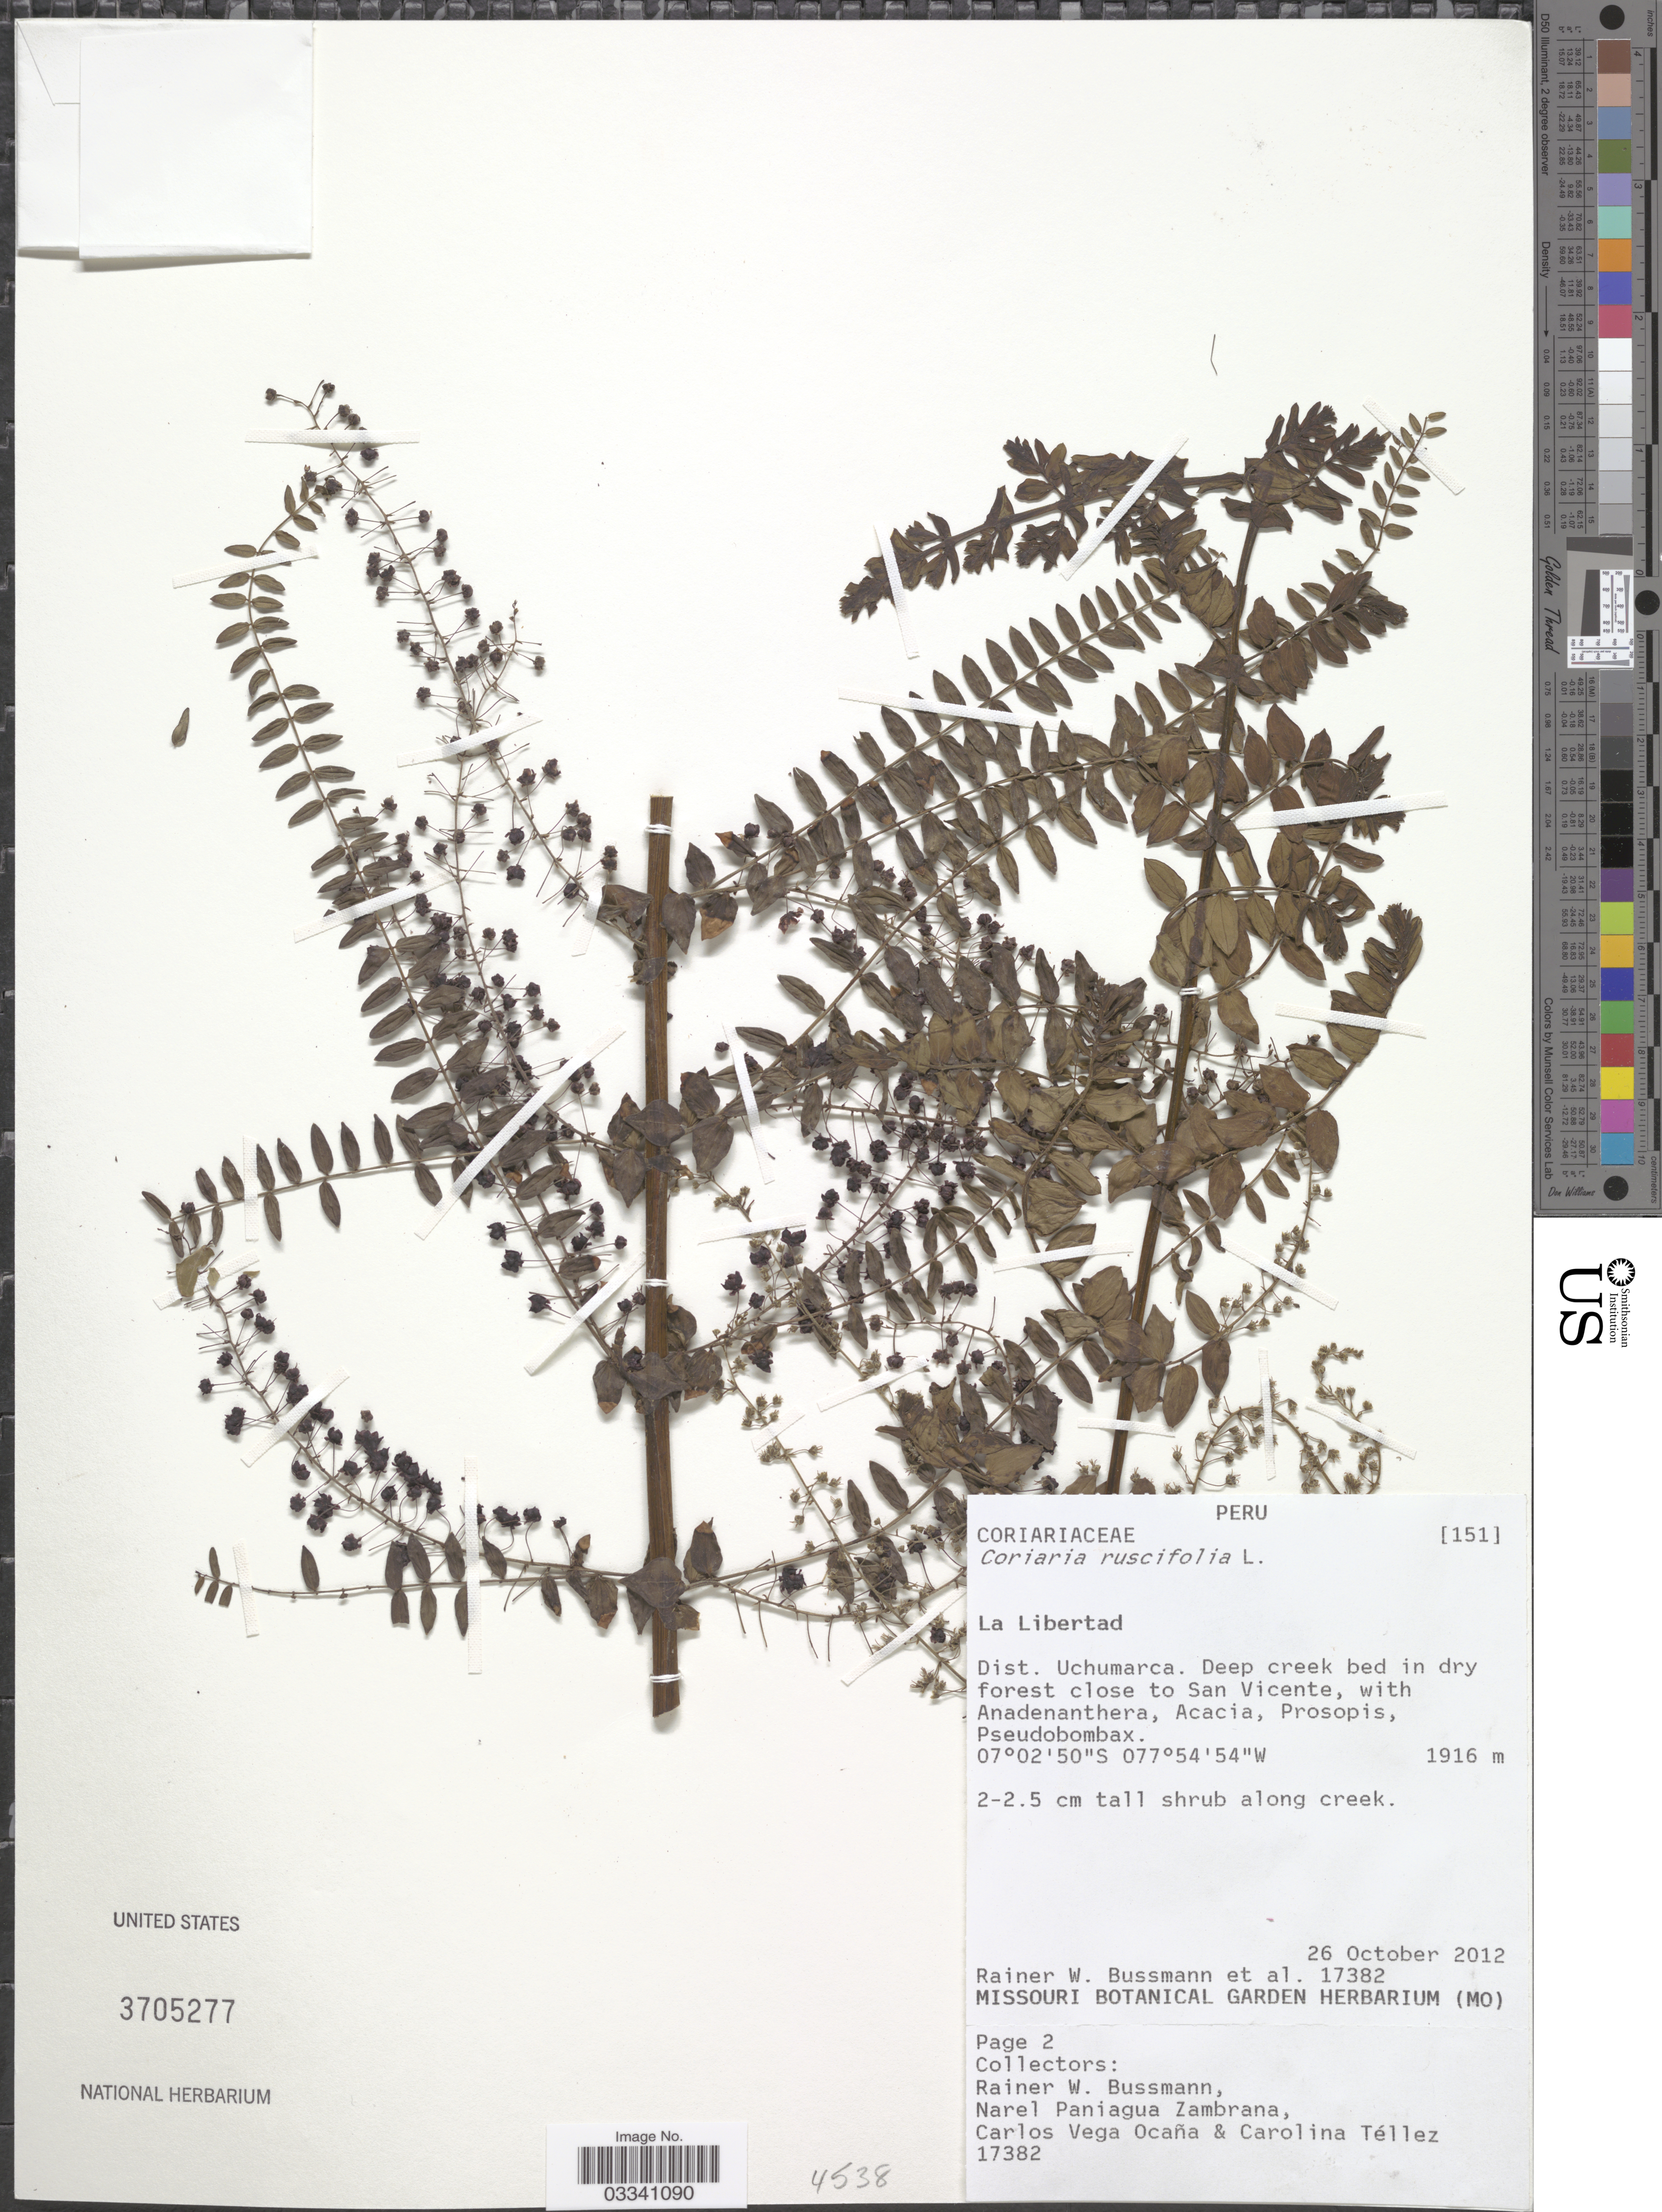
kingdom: Plantae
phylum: Tracheophyta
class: Magnoliopsida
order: Cucurbitales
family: Coriariaceae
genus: Coriaria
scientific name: Coriaria ruscifolia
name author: L.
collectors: R. W. Bussmann, N. Zambrana, C. Ocaña & C. Téllez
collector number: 17382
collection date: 2012-10-26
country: Peru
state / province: La Libertad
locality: Dist. Uchumarca. Deep creek bed in dry forest close to San Vicente.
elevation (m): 1916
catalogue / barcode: US 3705277